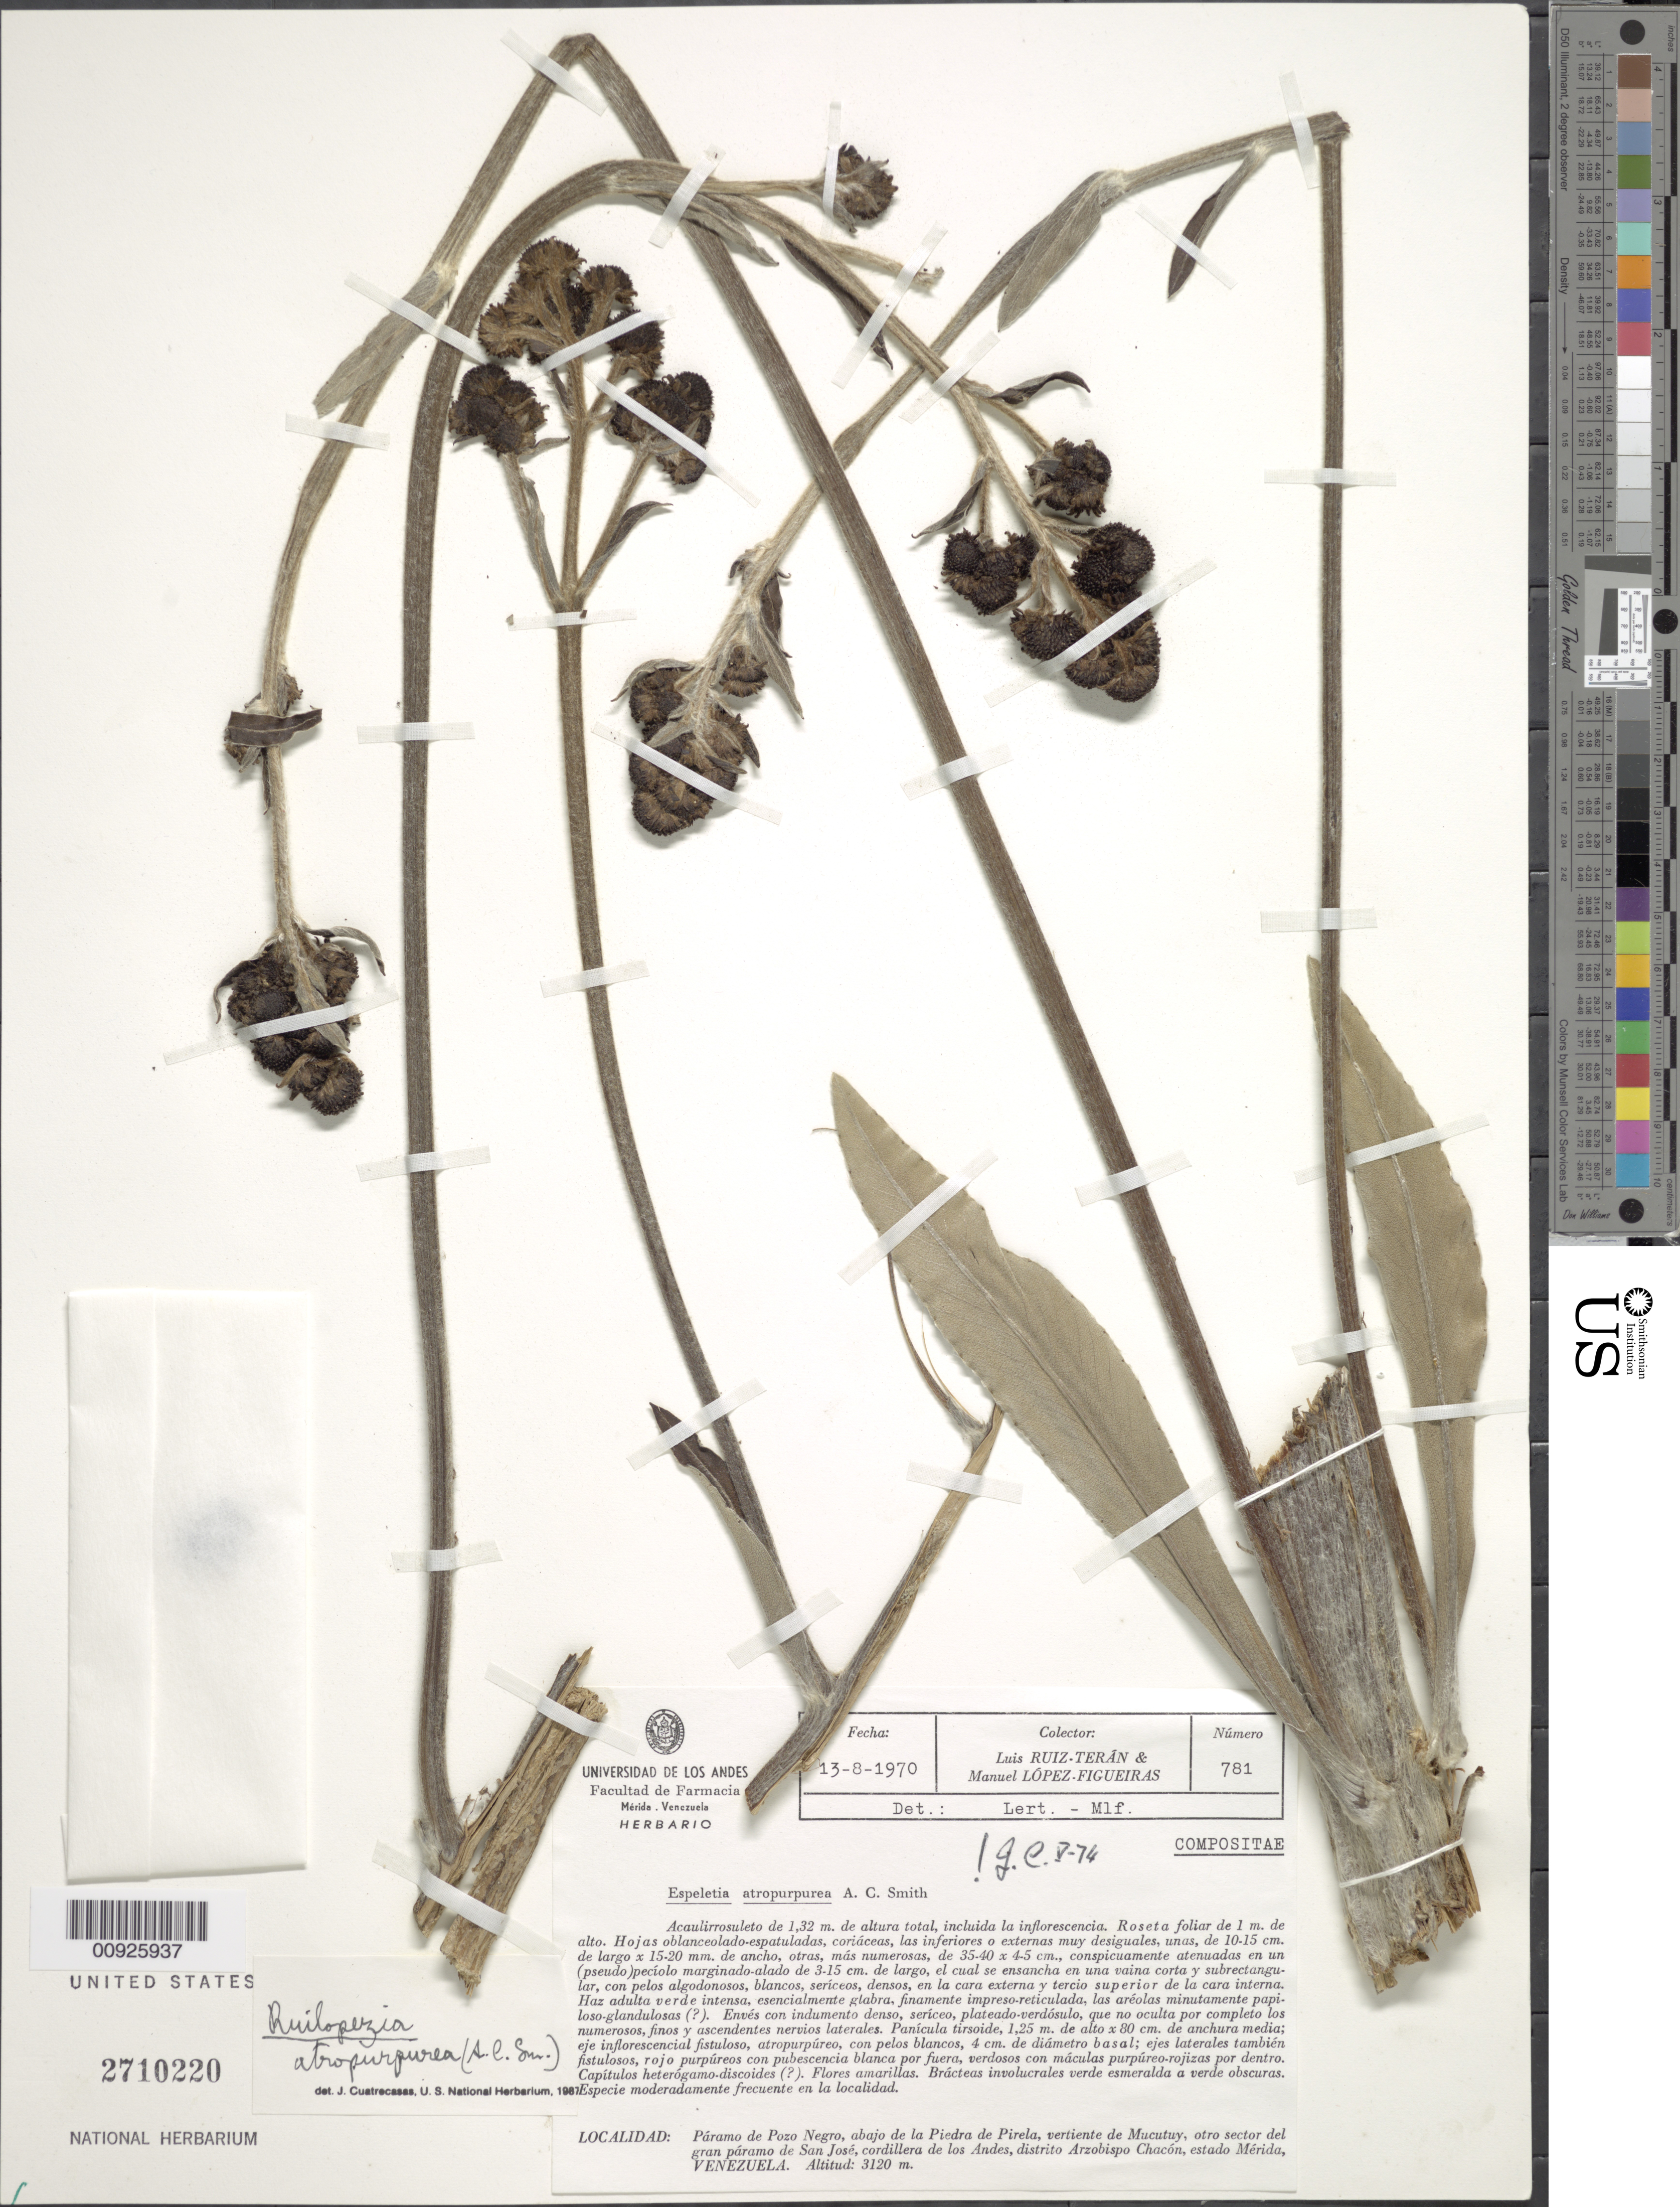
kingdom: Plantae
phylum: Tracheophyta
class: Magnoliopsida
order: Asterales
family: Asteraceae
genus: Ruilopezia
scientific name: Ruilopezia atropurpurea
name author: (A.C. Sm.) Cuatrec.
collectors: L. E. Ruíz-Terán & M. López Figueiras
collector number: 784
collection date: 1970-08-13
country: Venezuela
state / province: Mérida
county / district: Arzobispo Chacón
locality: Páramo de Pozo Negro, debajo de la Piedra la Pirela, vertiente de Mucutuy, otro sector del Páramo de San José, Cordillera de los Andes.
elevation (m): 3120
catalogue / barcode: US 2710220